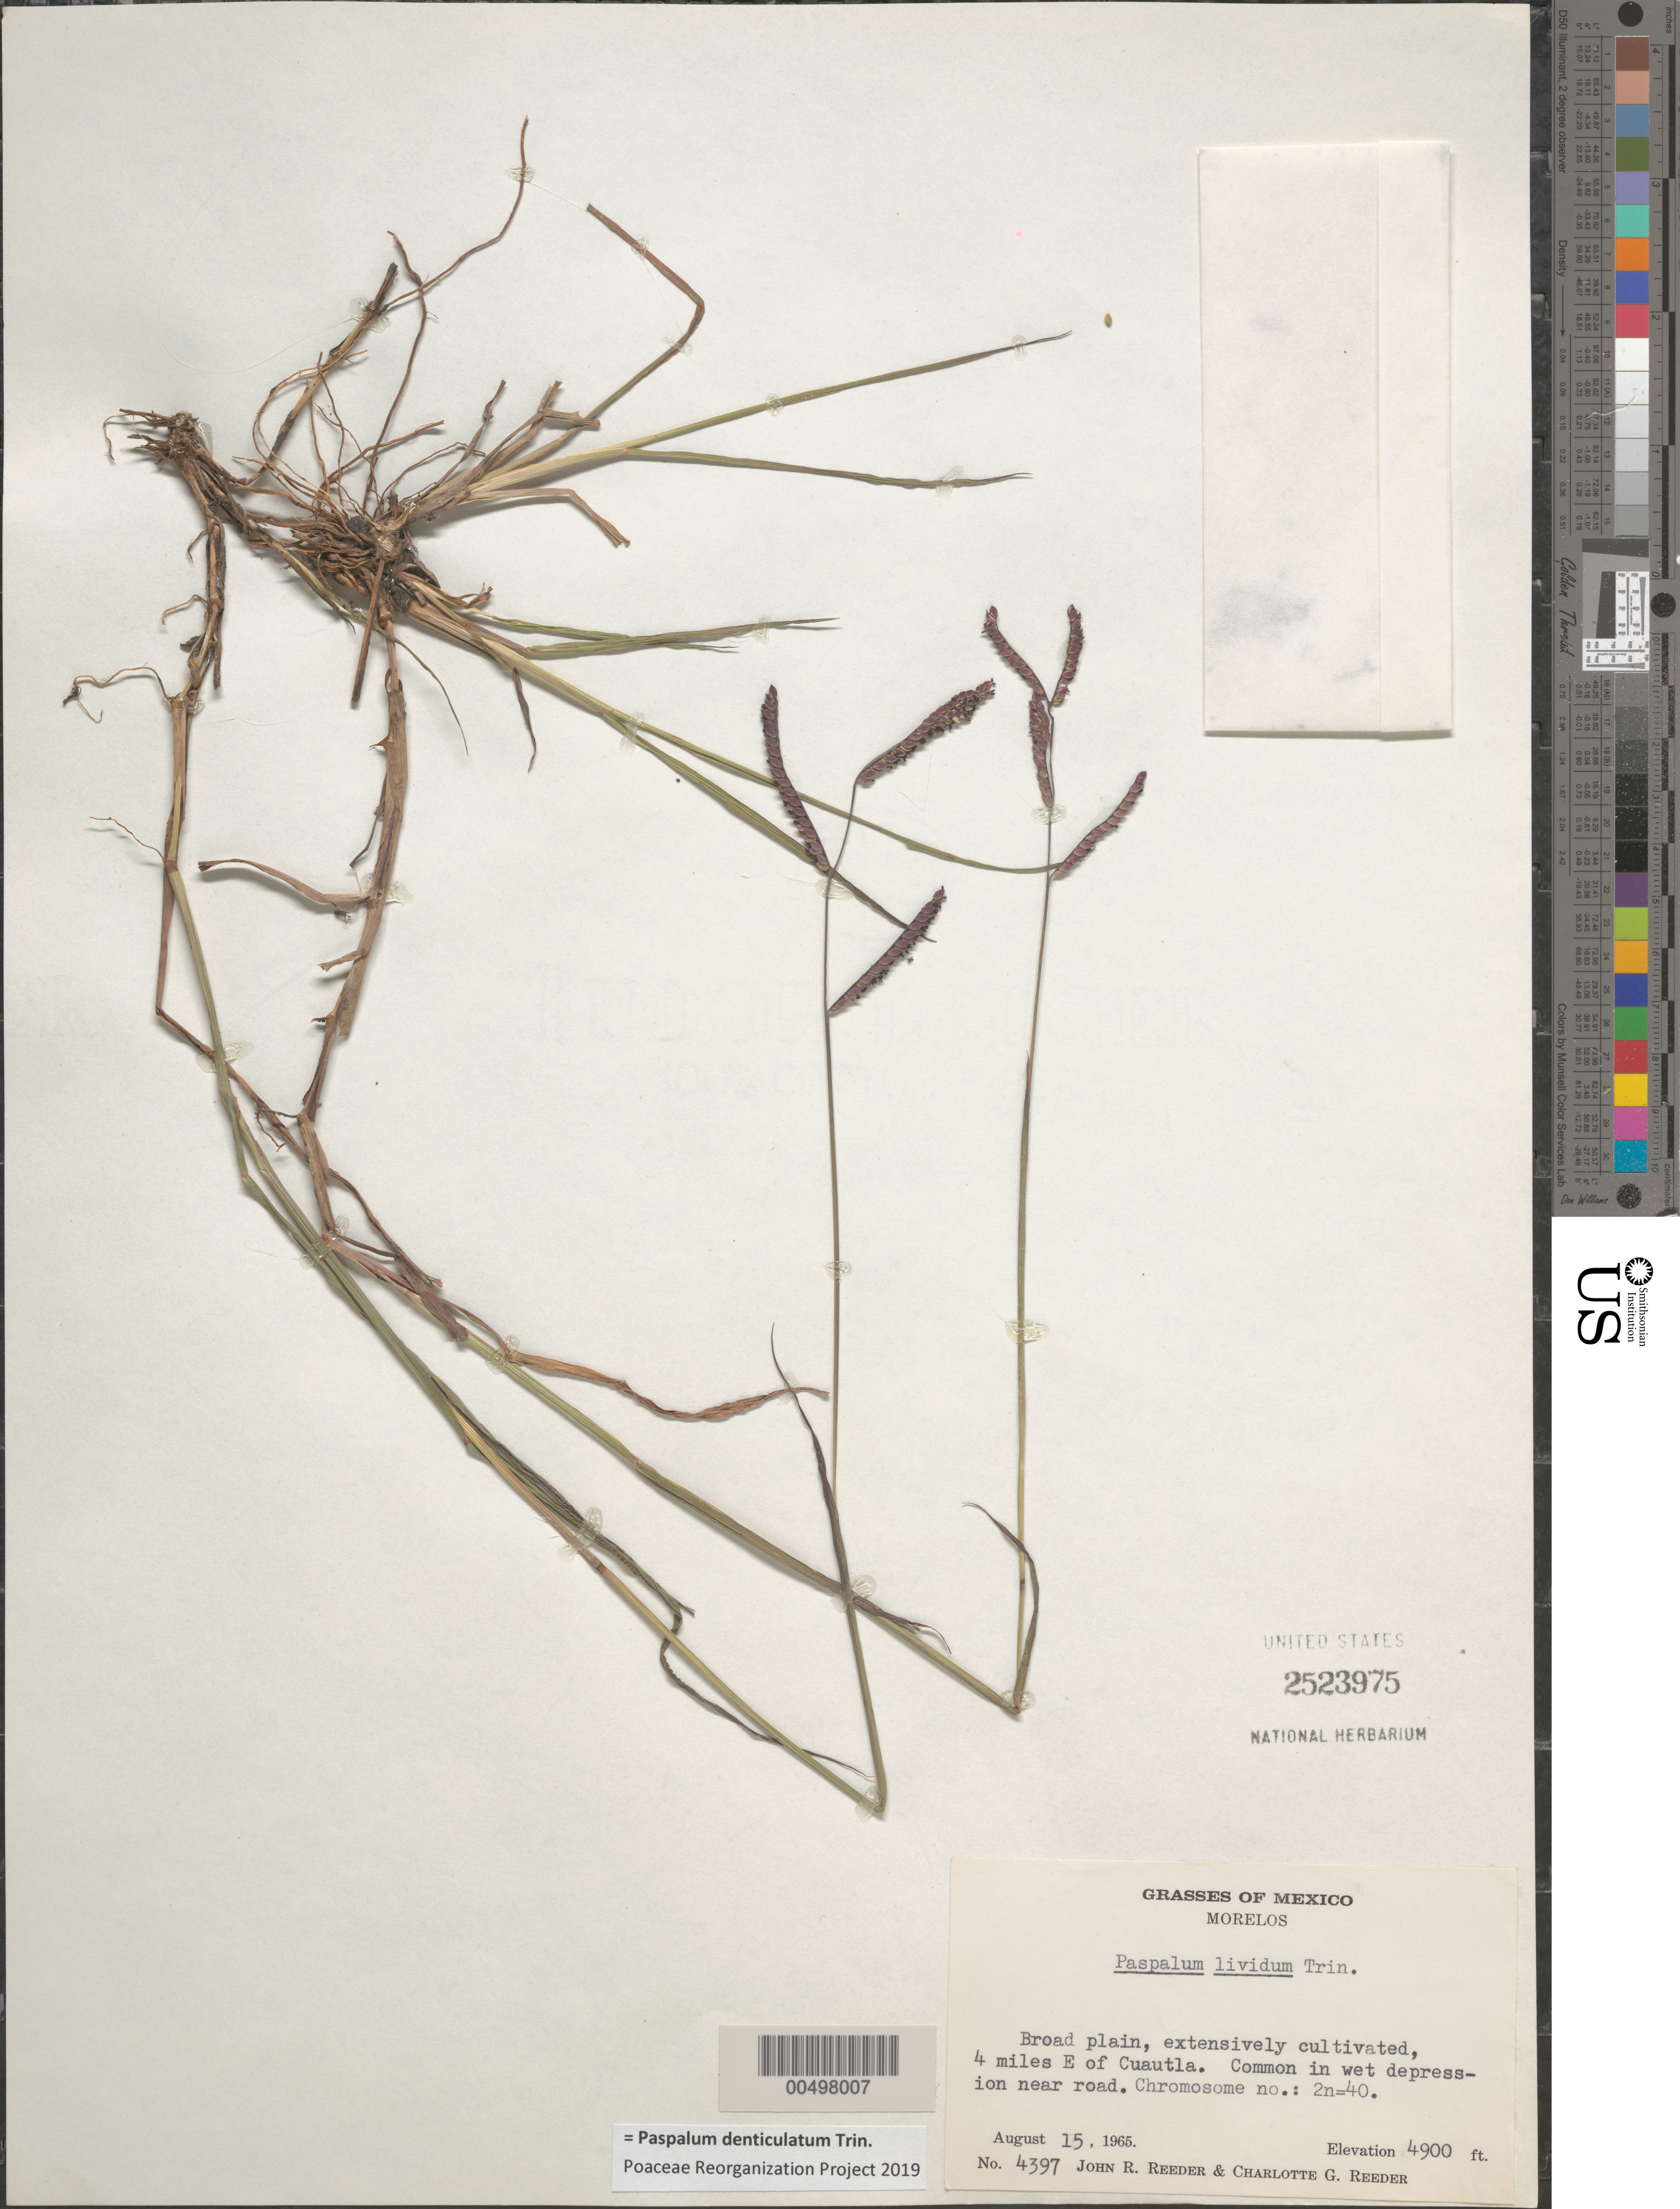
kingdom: Plantae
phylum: Tracheophyta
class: Liliopsida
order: Poales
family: Poaceae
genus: Paspalum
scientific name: Paspalum lividum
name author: Trin. in Schltdl.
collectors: J. R. Reeder & C. G. Reeder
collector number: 4397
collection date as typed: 15 Aug 1965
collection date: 1965-08-15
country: Mexico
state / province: Morelos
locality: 4 mi E of Cuautla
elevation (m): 1494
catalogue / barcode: US 2523975